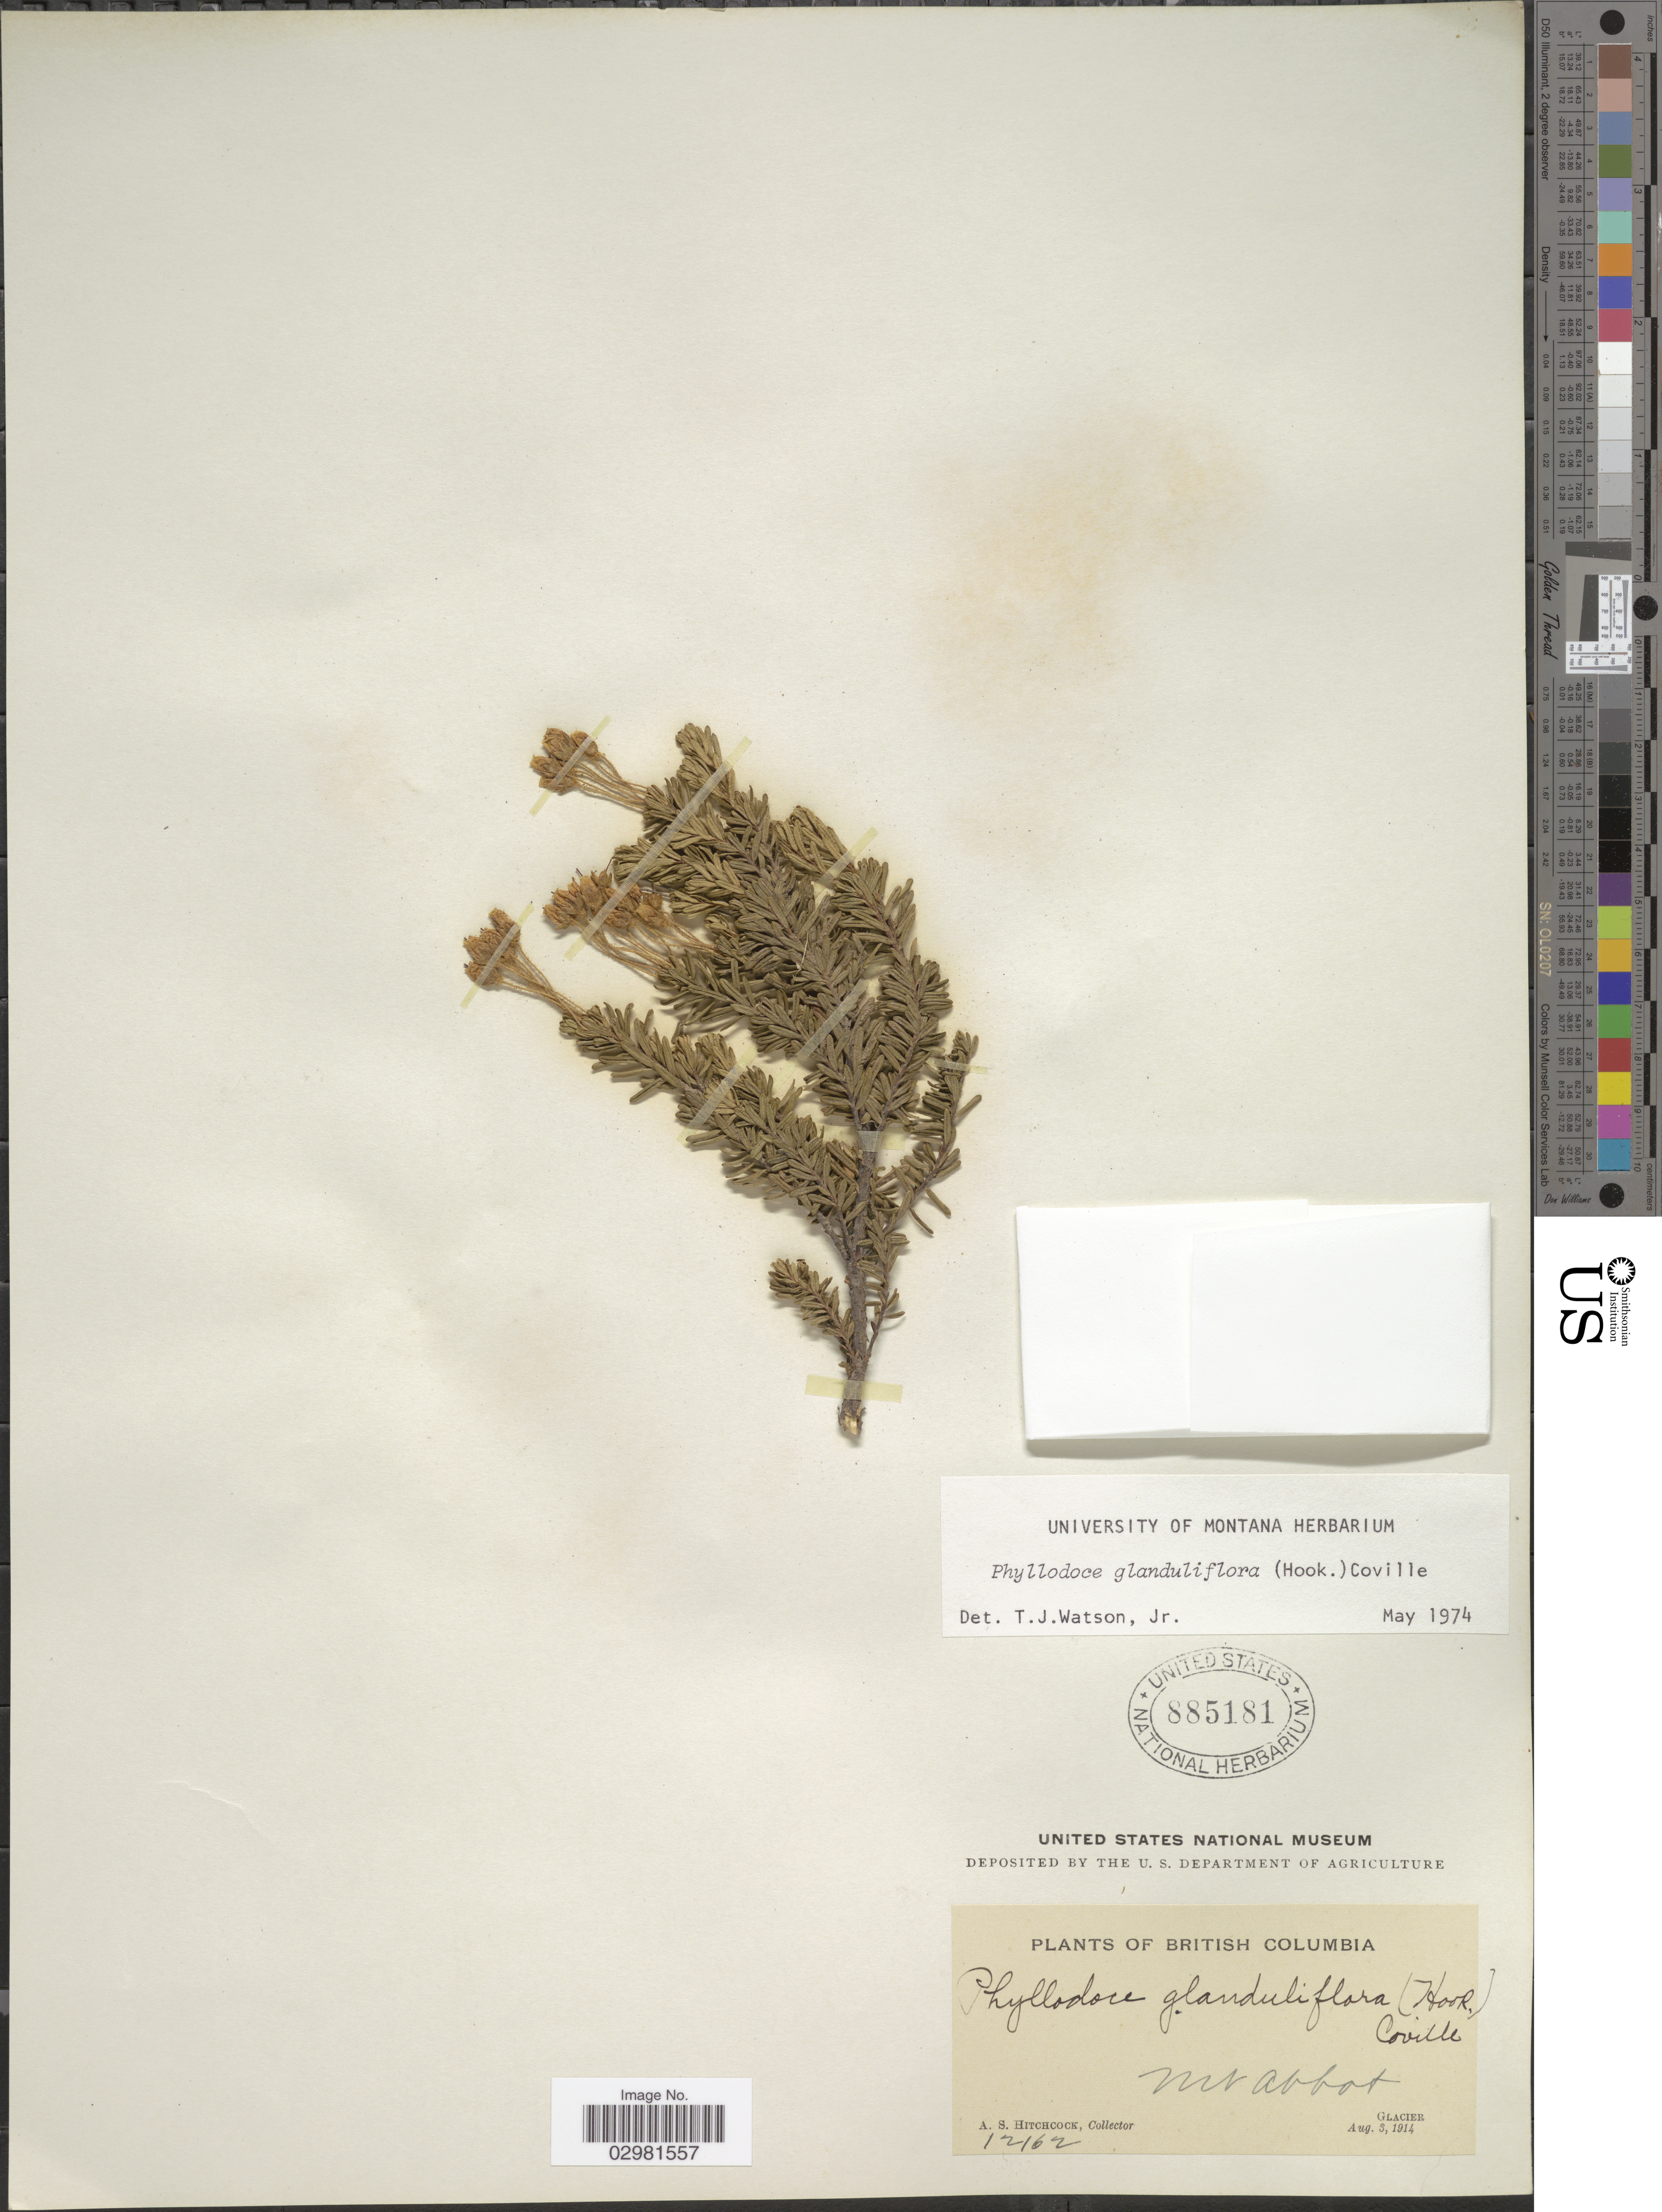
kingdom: Plantae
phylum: Tracheophyta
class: Magnoliopsida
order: Ericales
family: Ericaceae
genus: Phyllodoce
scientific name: Phyllodoce glanduliflora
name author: (Hook.) Coville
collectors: A. S. Hitchcock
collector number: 12162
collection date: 1914-08-03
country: Canada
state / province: British Columbia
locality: Mt. Abbot, Glacier.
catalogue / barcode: US 885181